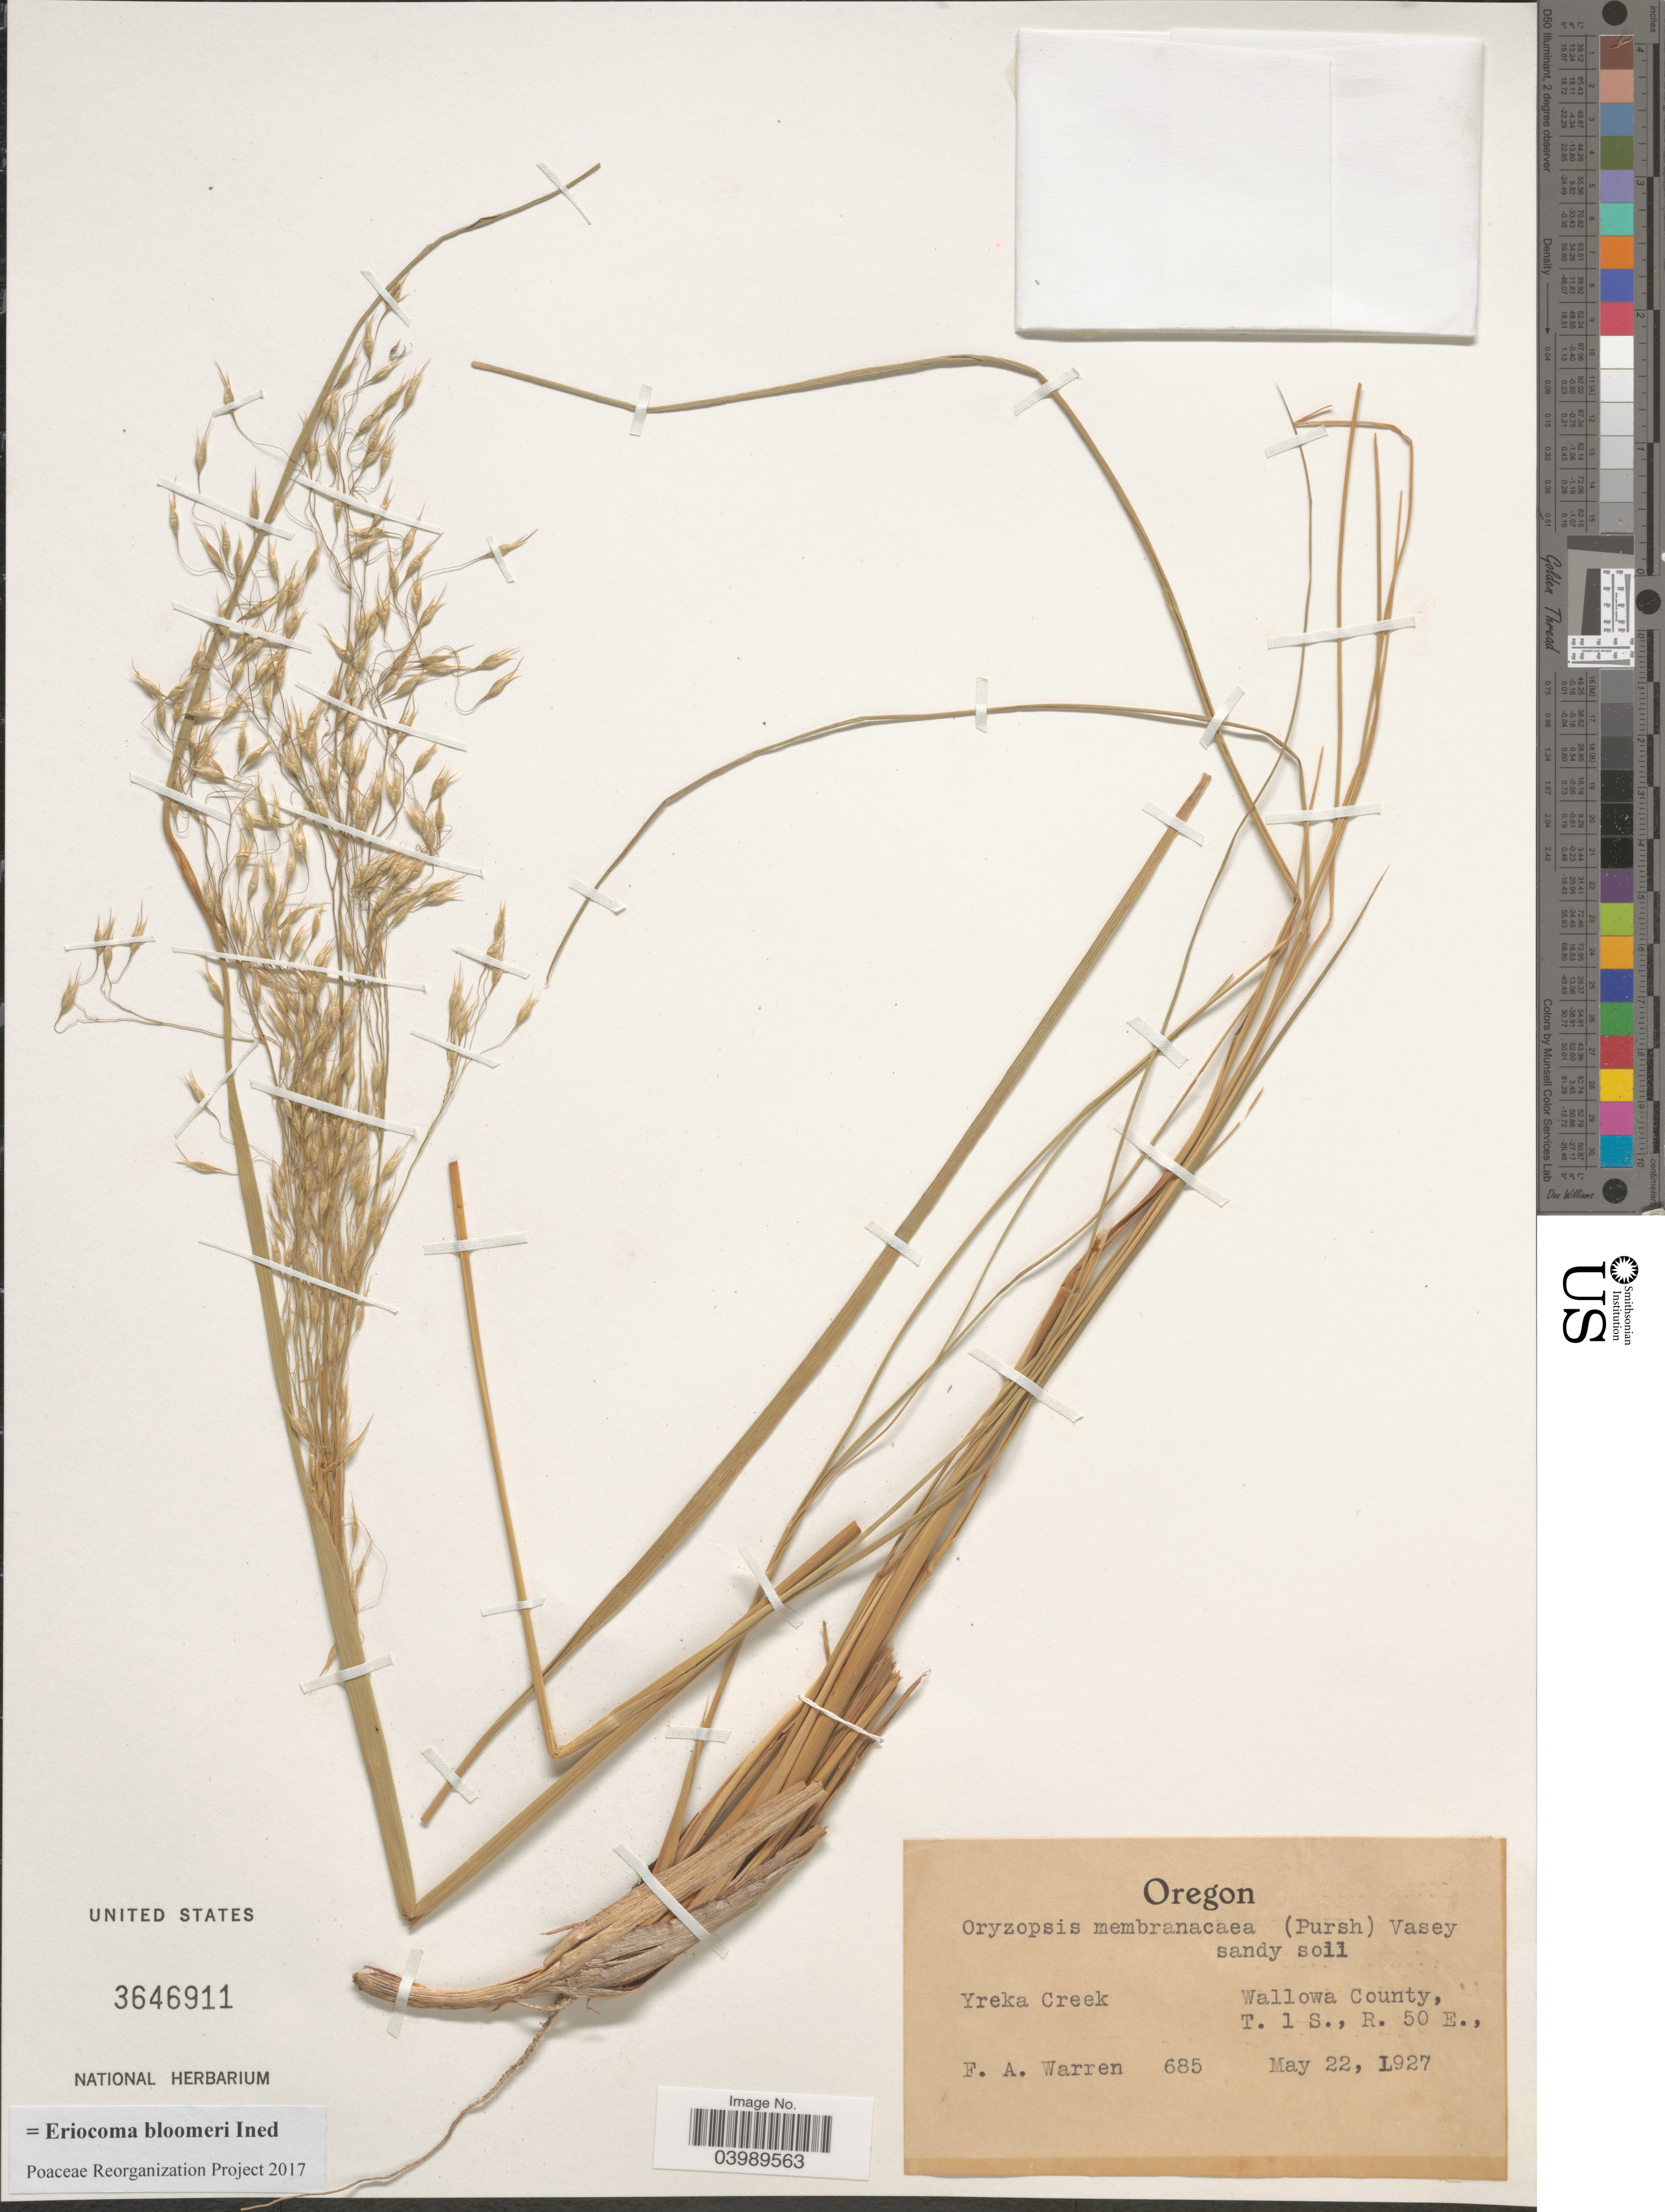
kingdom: Plantae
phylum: Tracheophyta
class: Liliopsida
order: Poales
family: Poaceae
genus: Eriocoma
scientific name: Eriocoma bloomeri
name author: Romasch.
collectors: F. Warren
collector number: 685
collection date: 1927-05-22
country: United States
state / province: Oregon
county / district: Wallowa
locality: Yreka Creek. Wallowa County, T. 1 S., R. 50 E.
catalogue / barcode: US 3646911